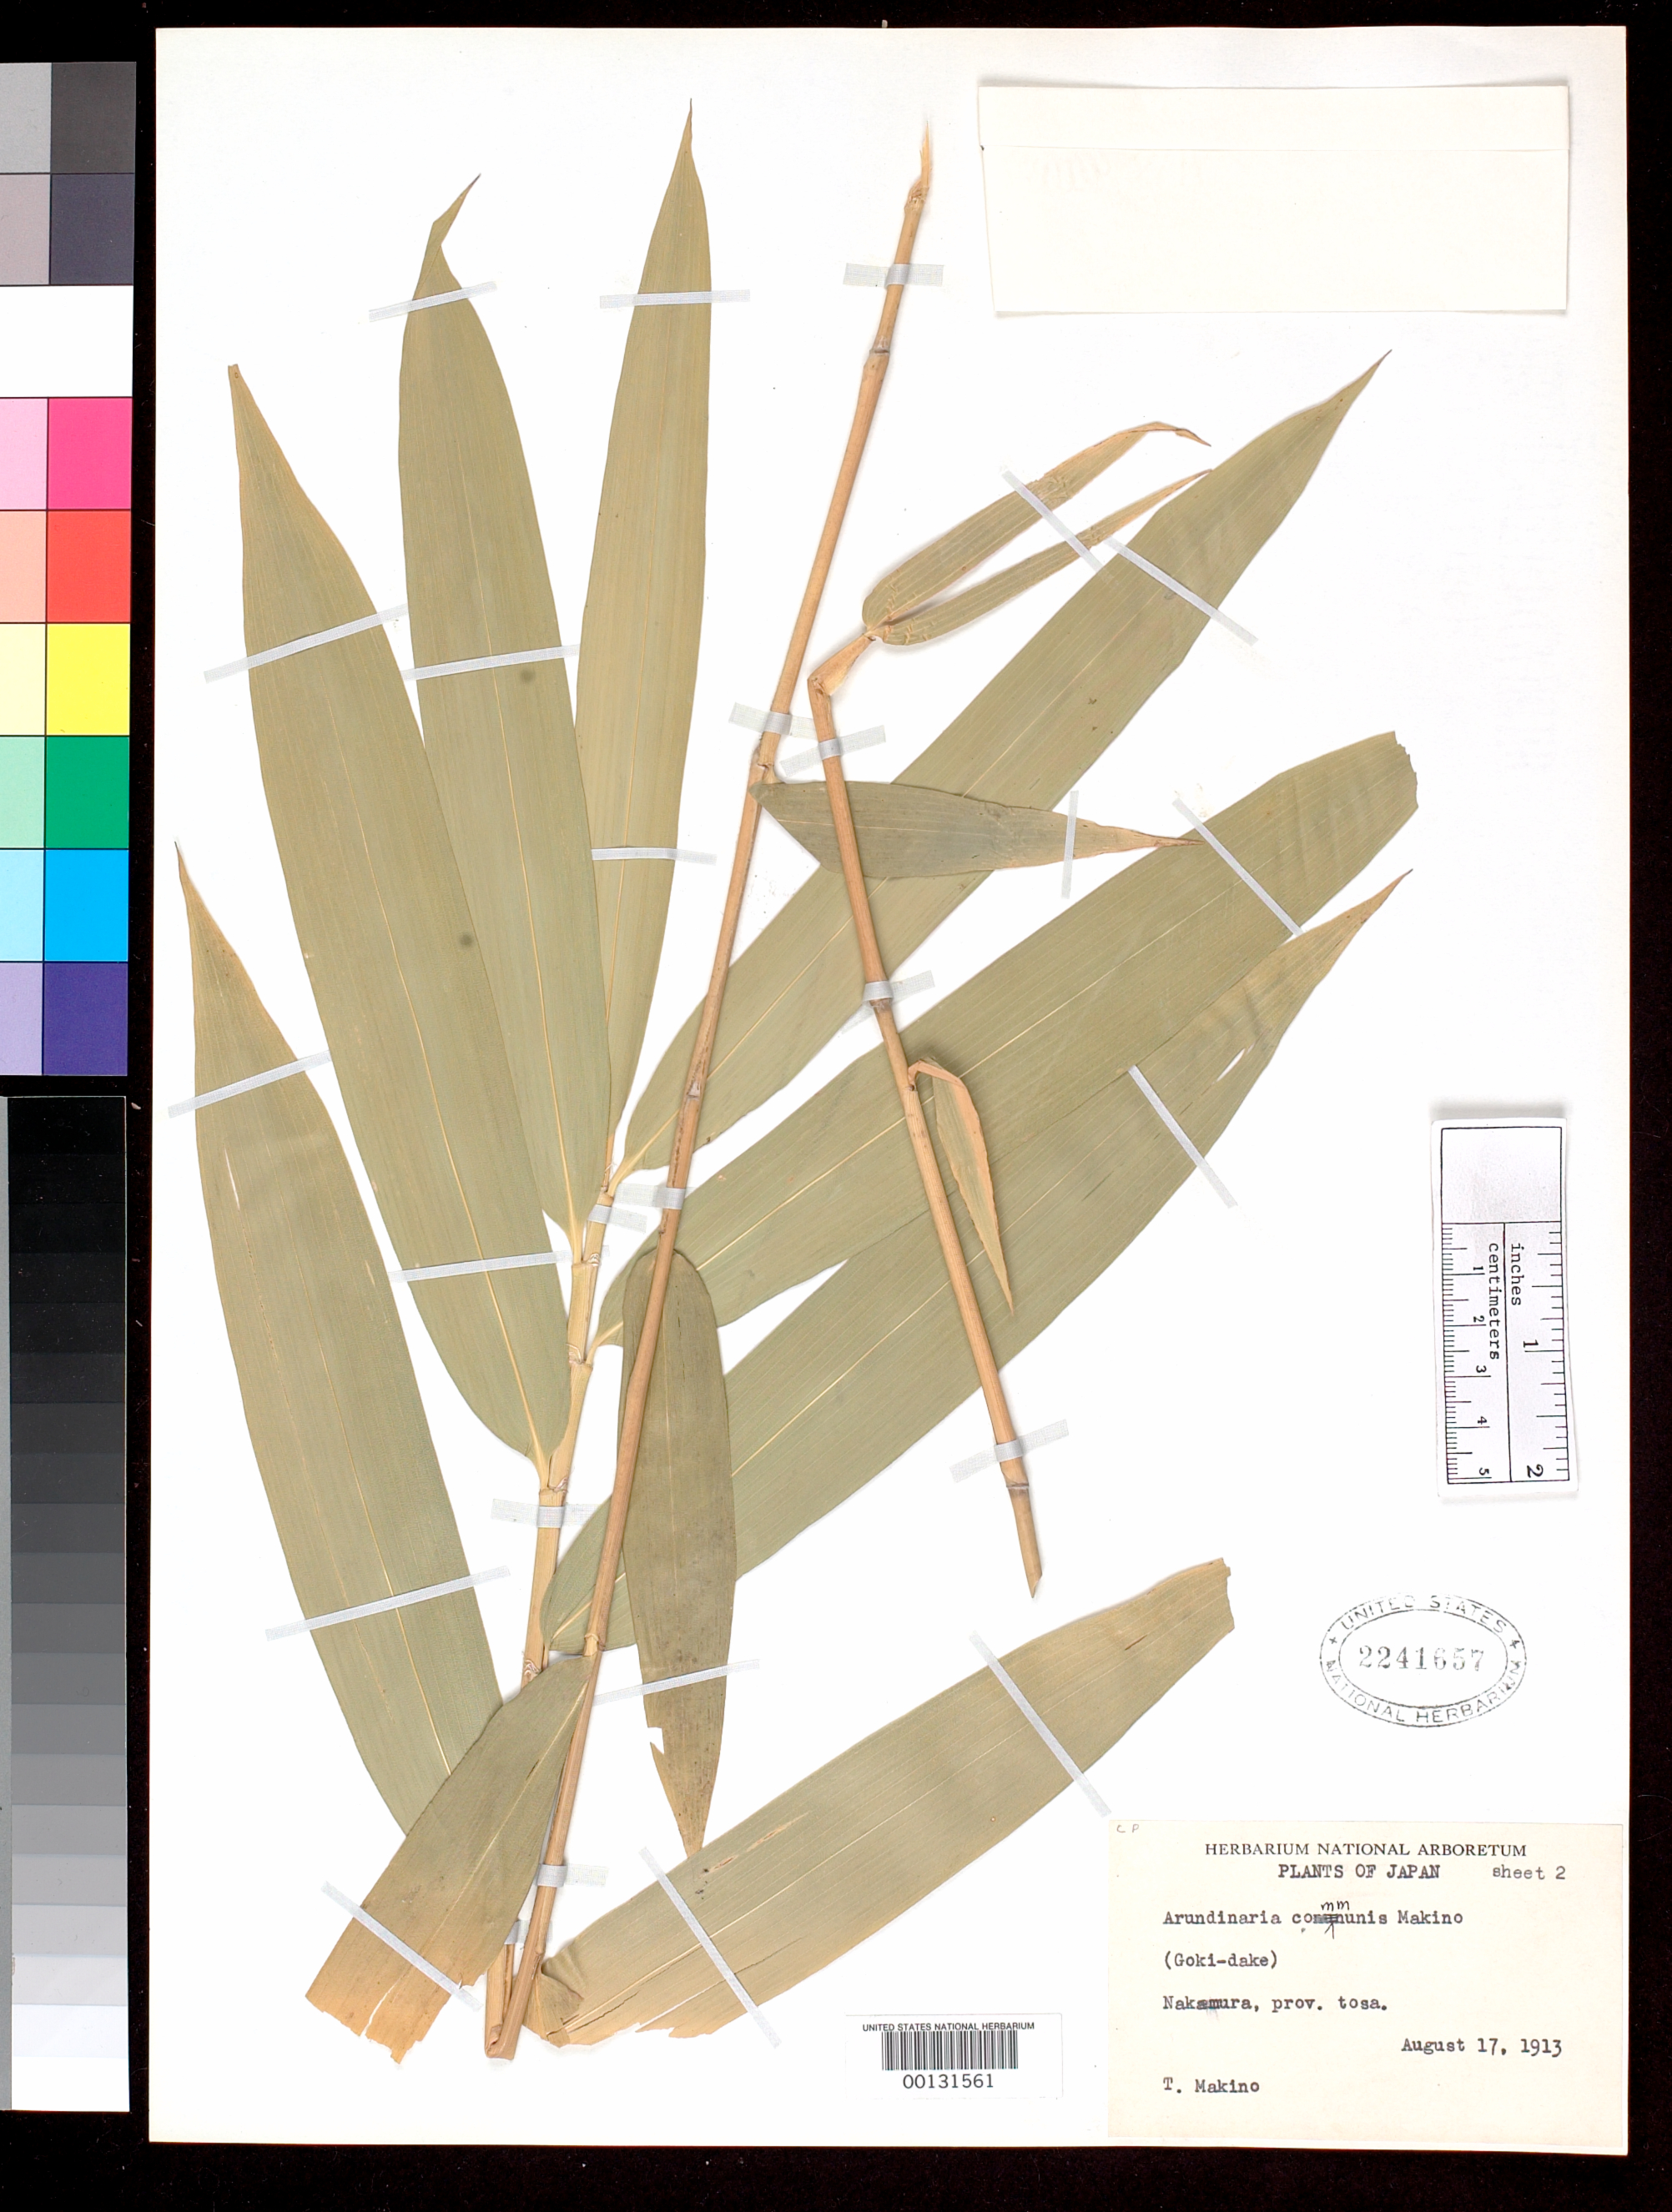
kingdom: Plantae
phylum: Tracheophyta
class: Liliopsida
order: Poales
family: Poaceae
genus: Arundinaria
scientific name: Arundinaria communis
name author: Makino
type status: Type Collection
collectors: T. Makino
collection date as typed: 17 Aug 1913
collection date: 1913-08-17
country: Japan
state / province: Koti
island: Shikoku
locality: Tosa, Nakamura.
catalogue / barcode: US 2241657